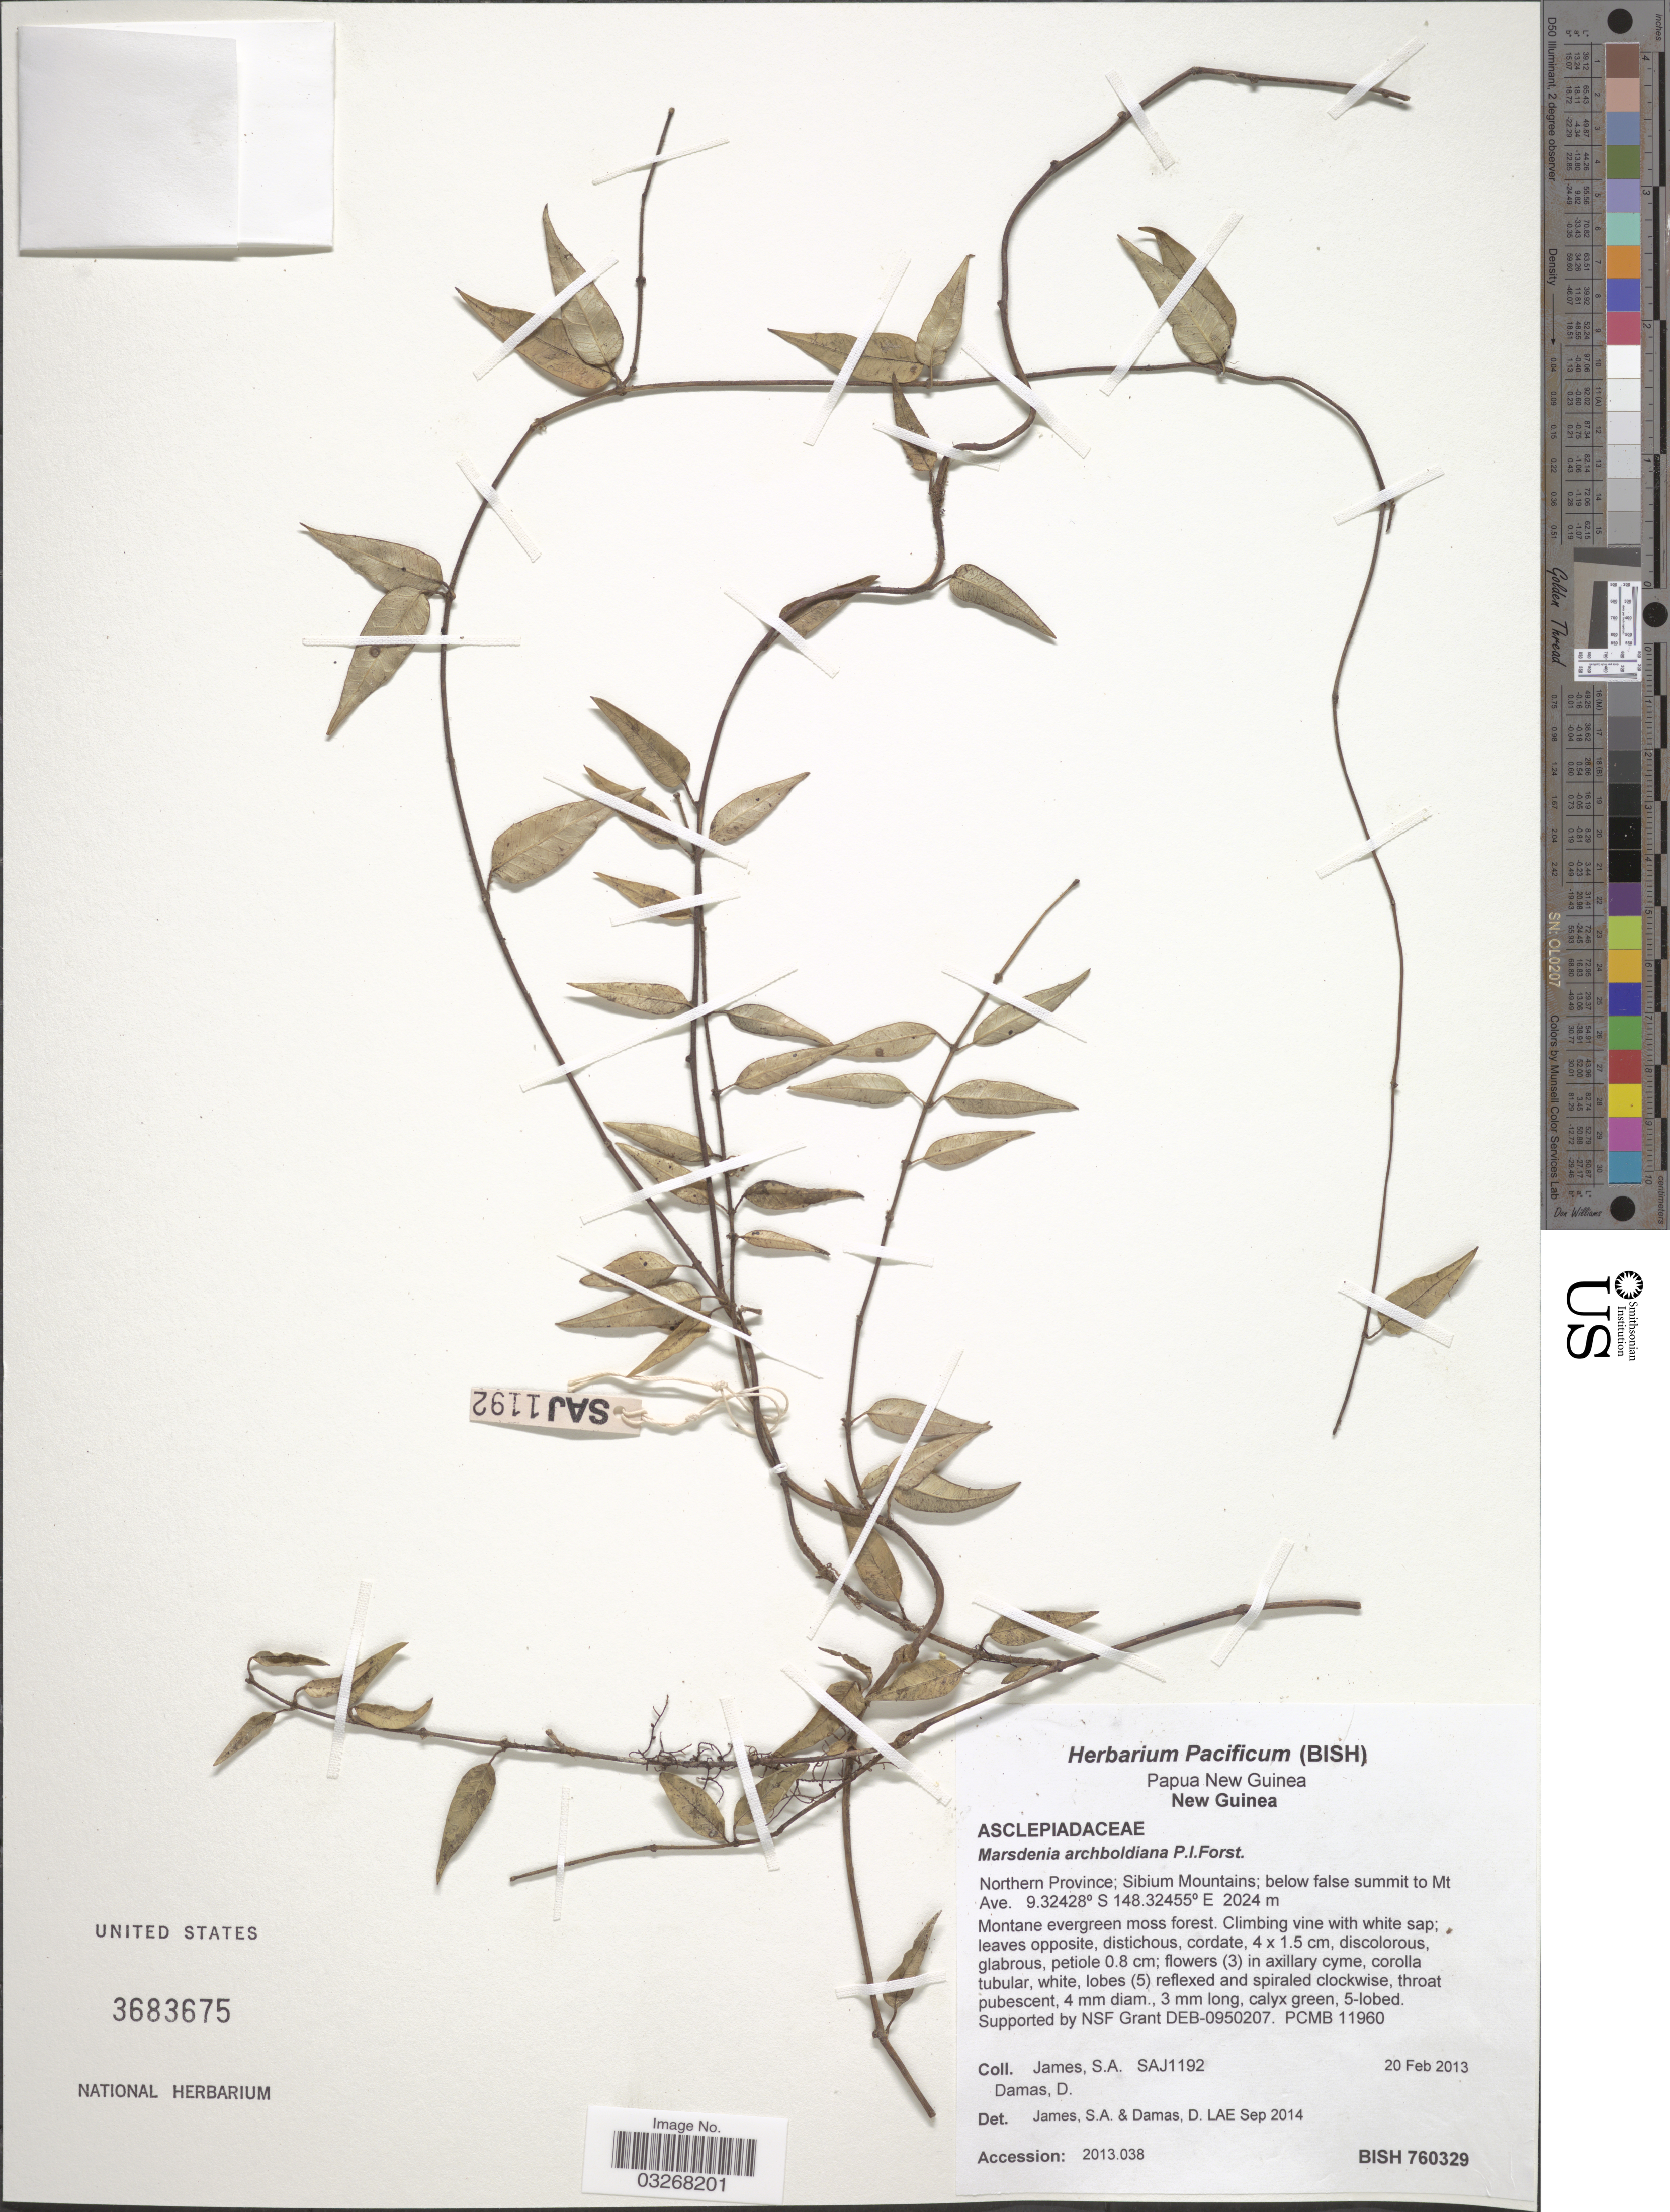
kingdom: Plantae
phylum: Tracheophyta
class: Magnoliopsida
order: Gentianales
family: Apocynaceae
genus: Marsdenia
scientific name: Marsdenia archboldiana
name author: P.I. Forst.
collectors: S. James & D. Damas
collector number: SAJ1192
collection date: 2013-02-20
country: Papua New Guinea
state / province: Northern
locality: New Guinea. Sibium Mountains; below false summit to Mt Ave.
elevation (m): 2024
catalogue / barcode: US 3683675